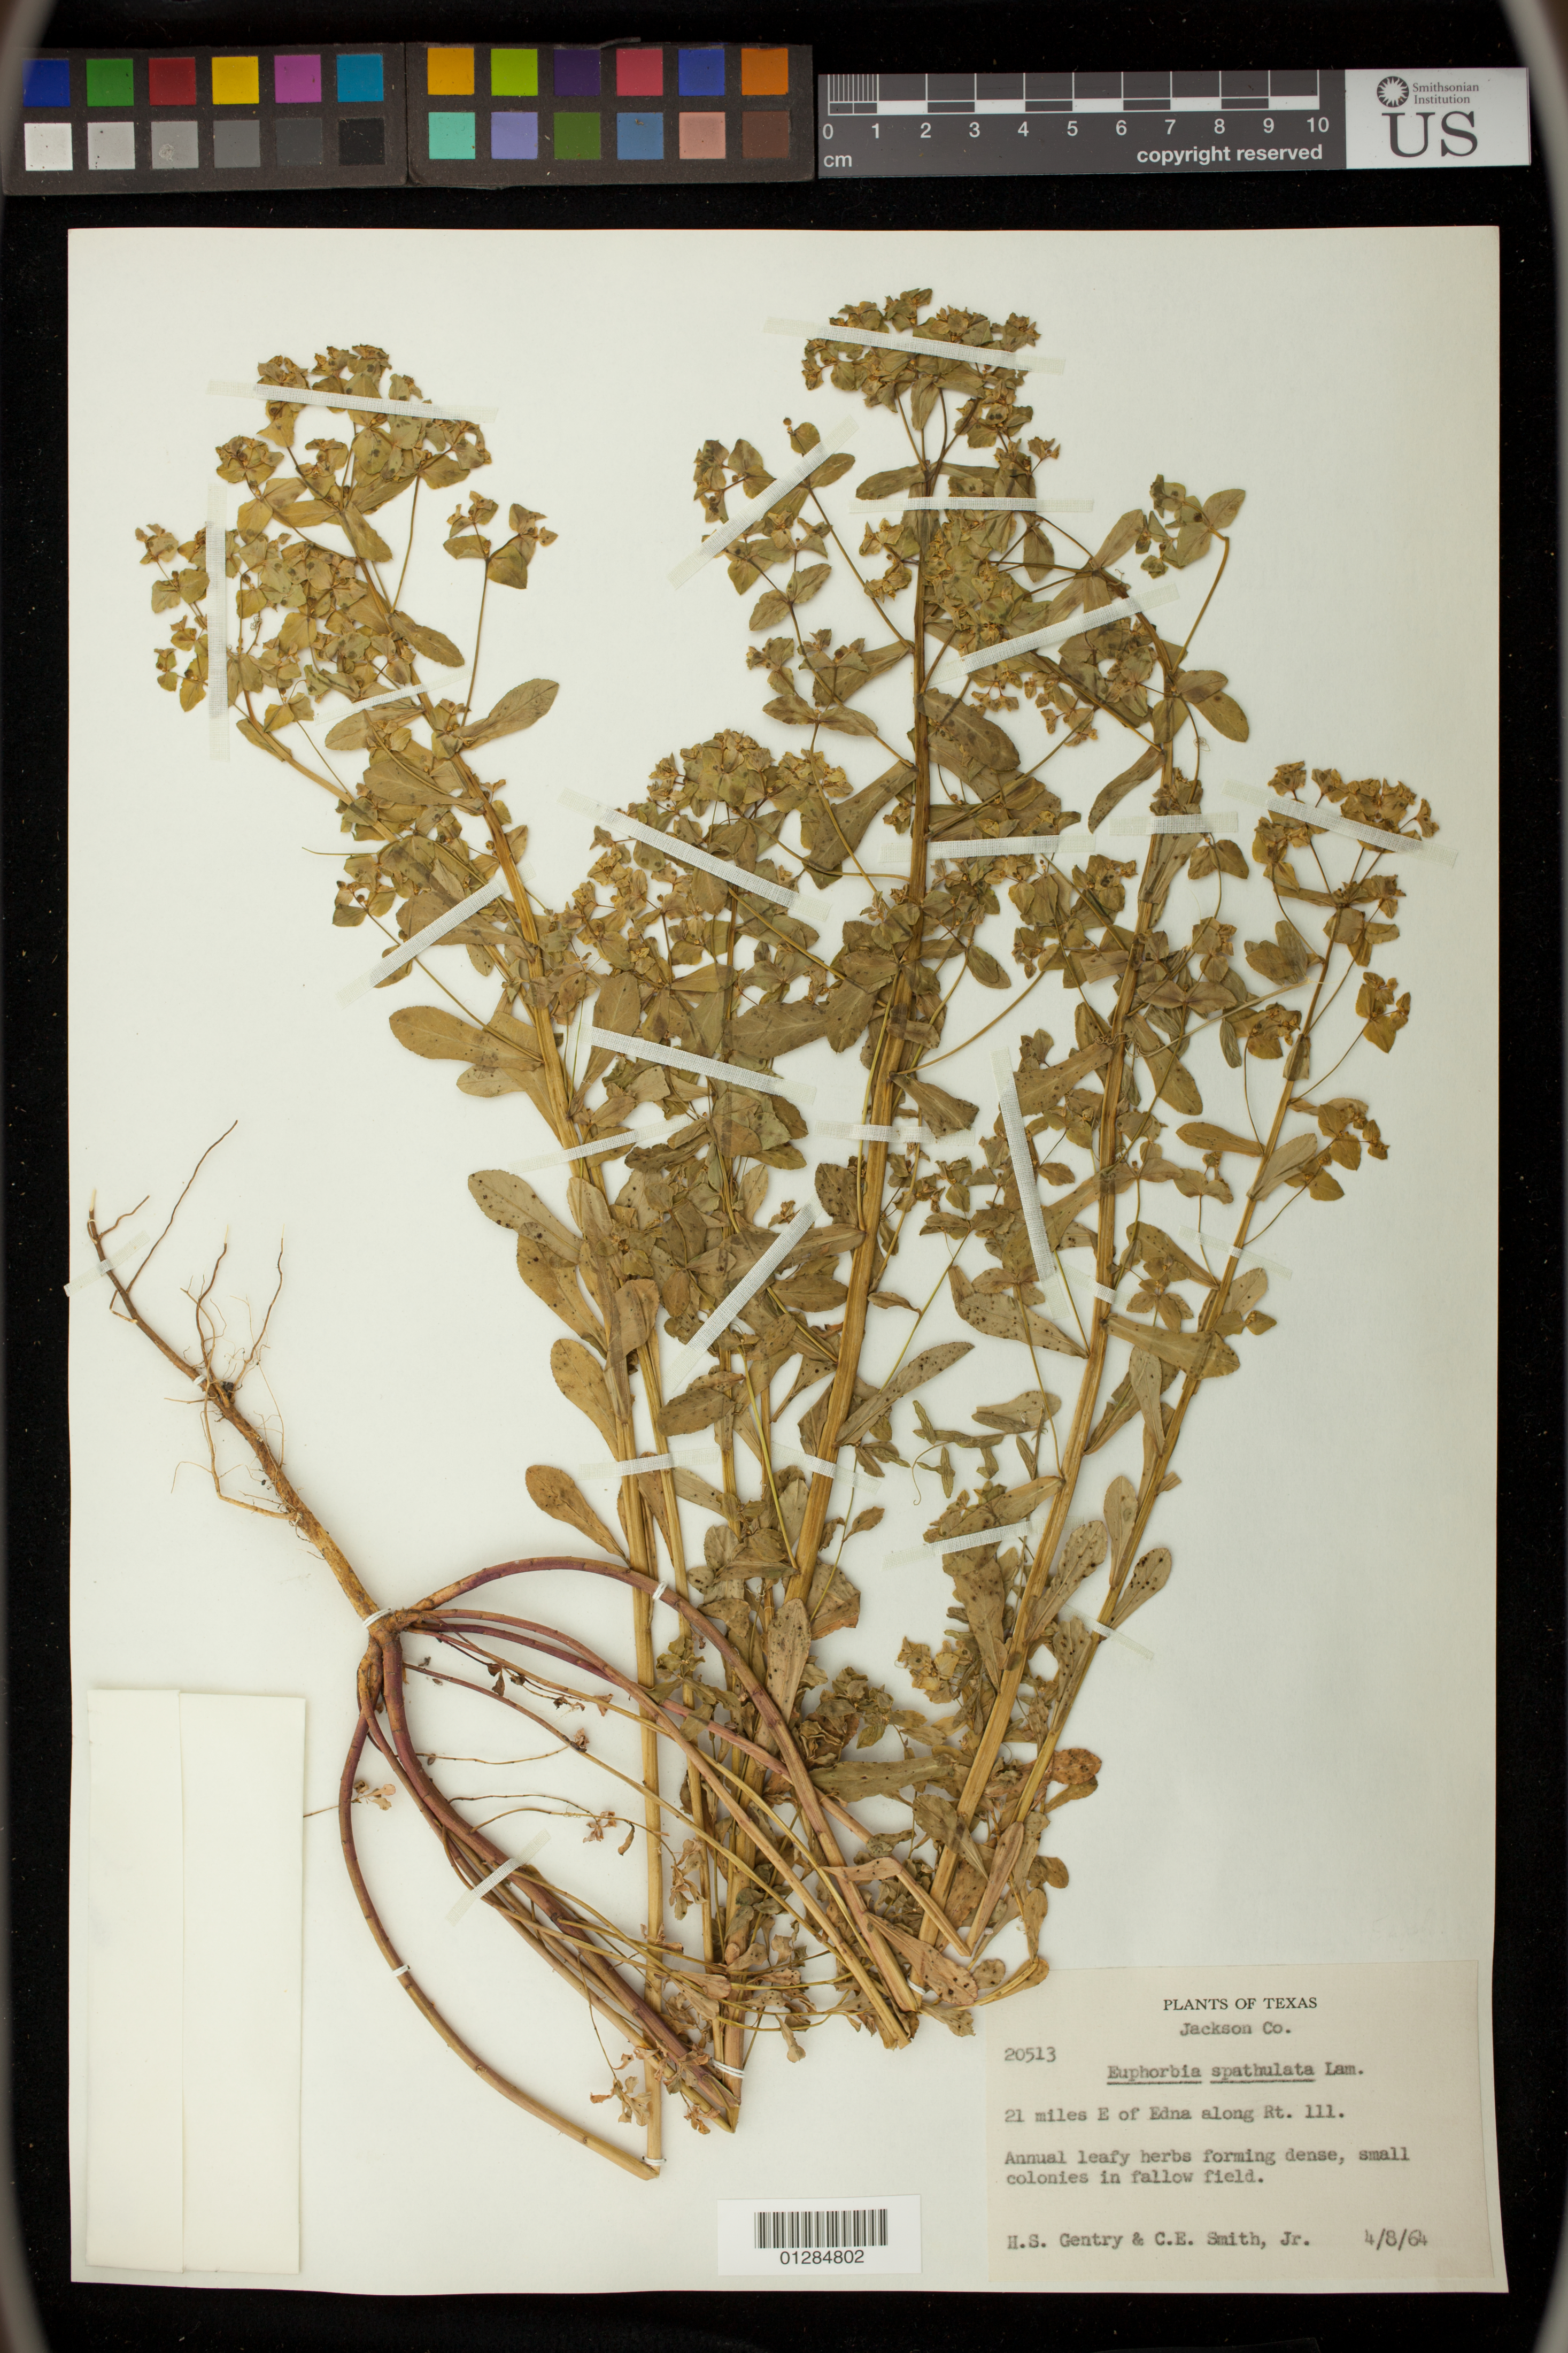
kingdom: Plantae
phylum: Tracheophyta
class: Magnoliopsida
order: Malpighiales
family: Euphorbiaceae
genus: Euphorbia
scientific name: Euphorbia spathulata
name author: Lam.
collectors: H. S. Gentry & C. E. Smith Jr.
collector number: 20513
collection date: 1964-04-08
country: United States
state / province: Texas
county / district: Jackson County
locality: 21 miles E of Edna along Rt. 111.